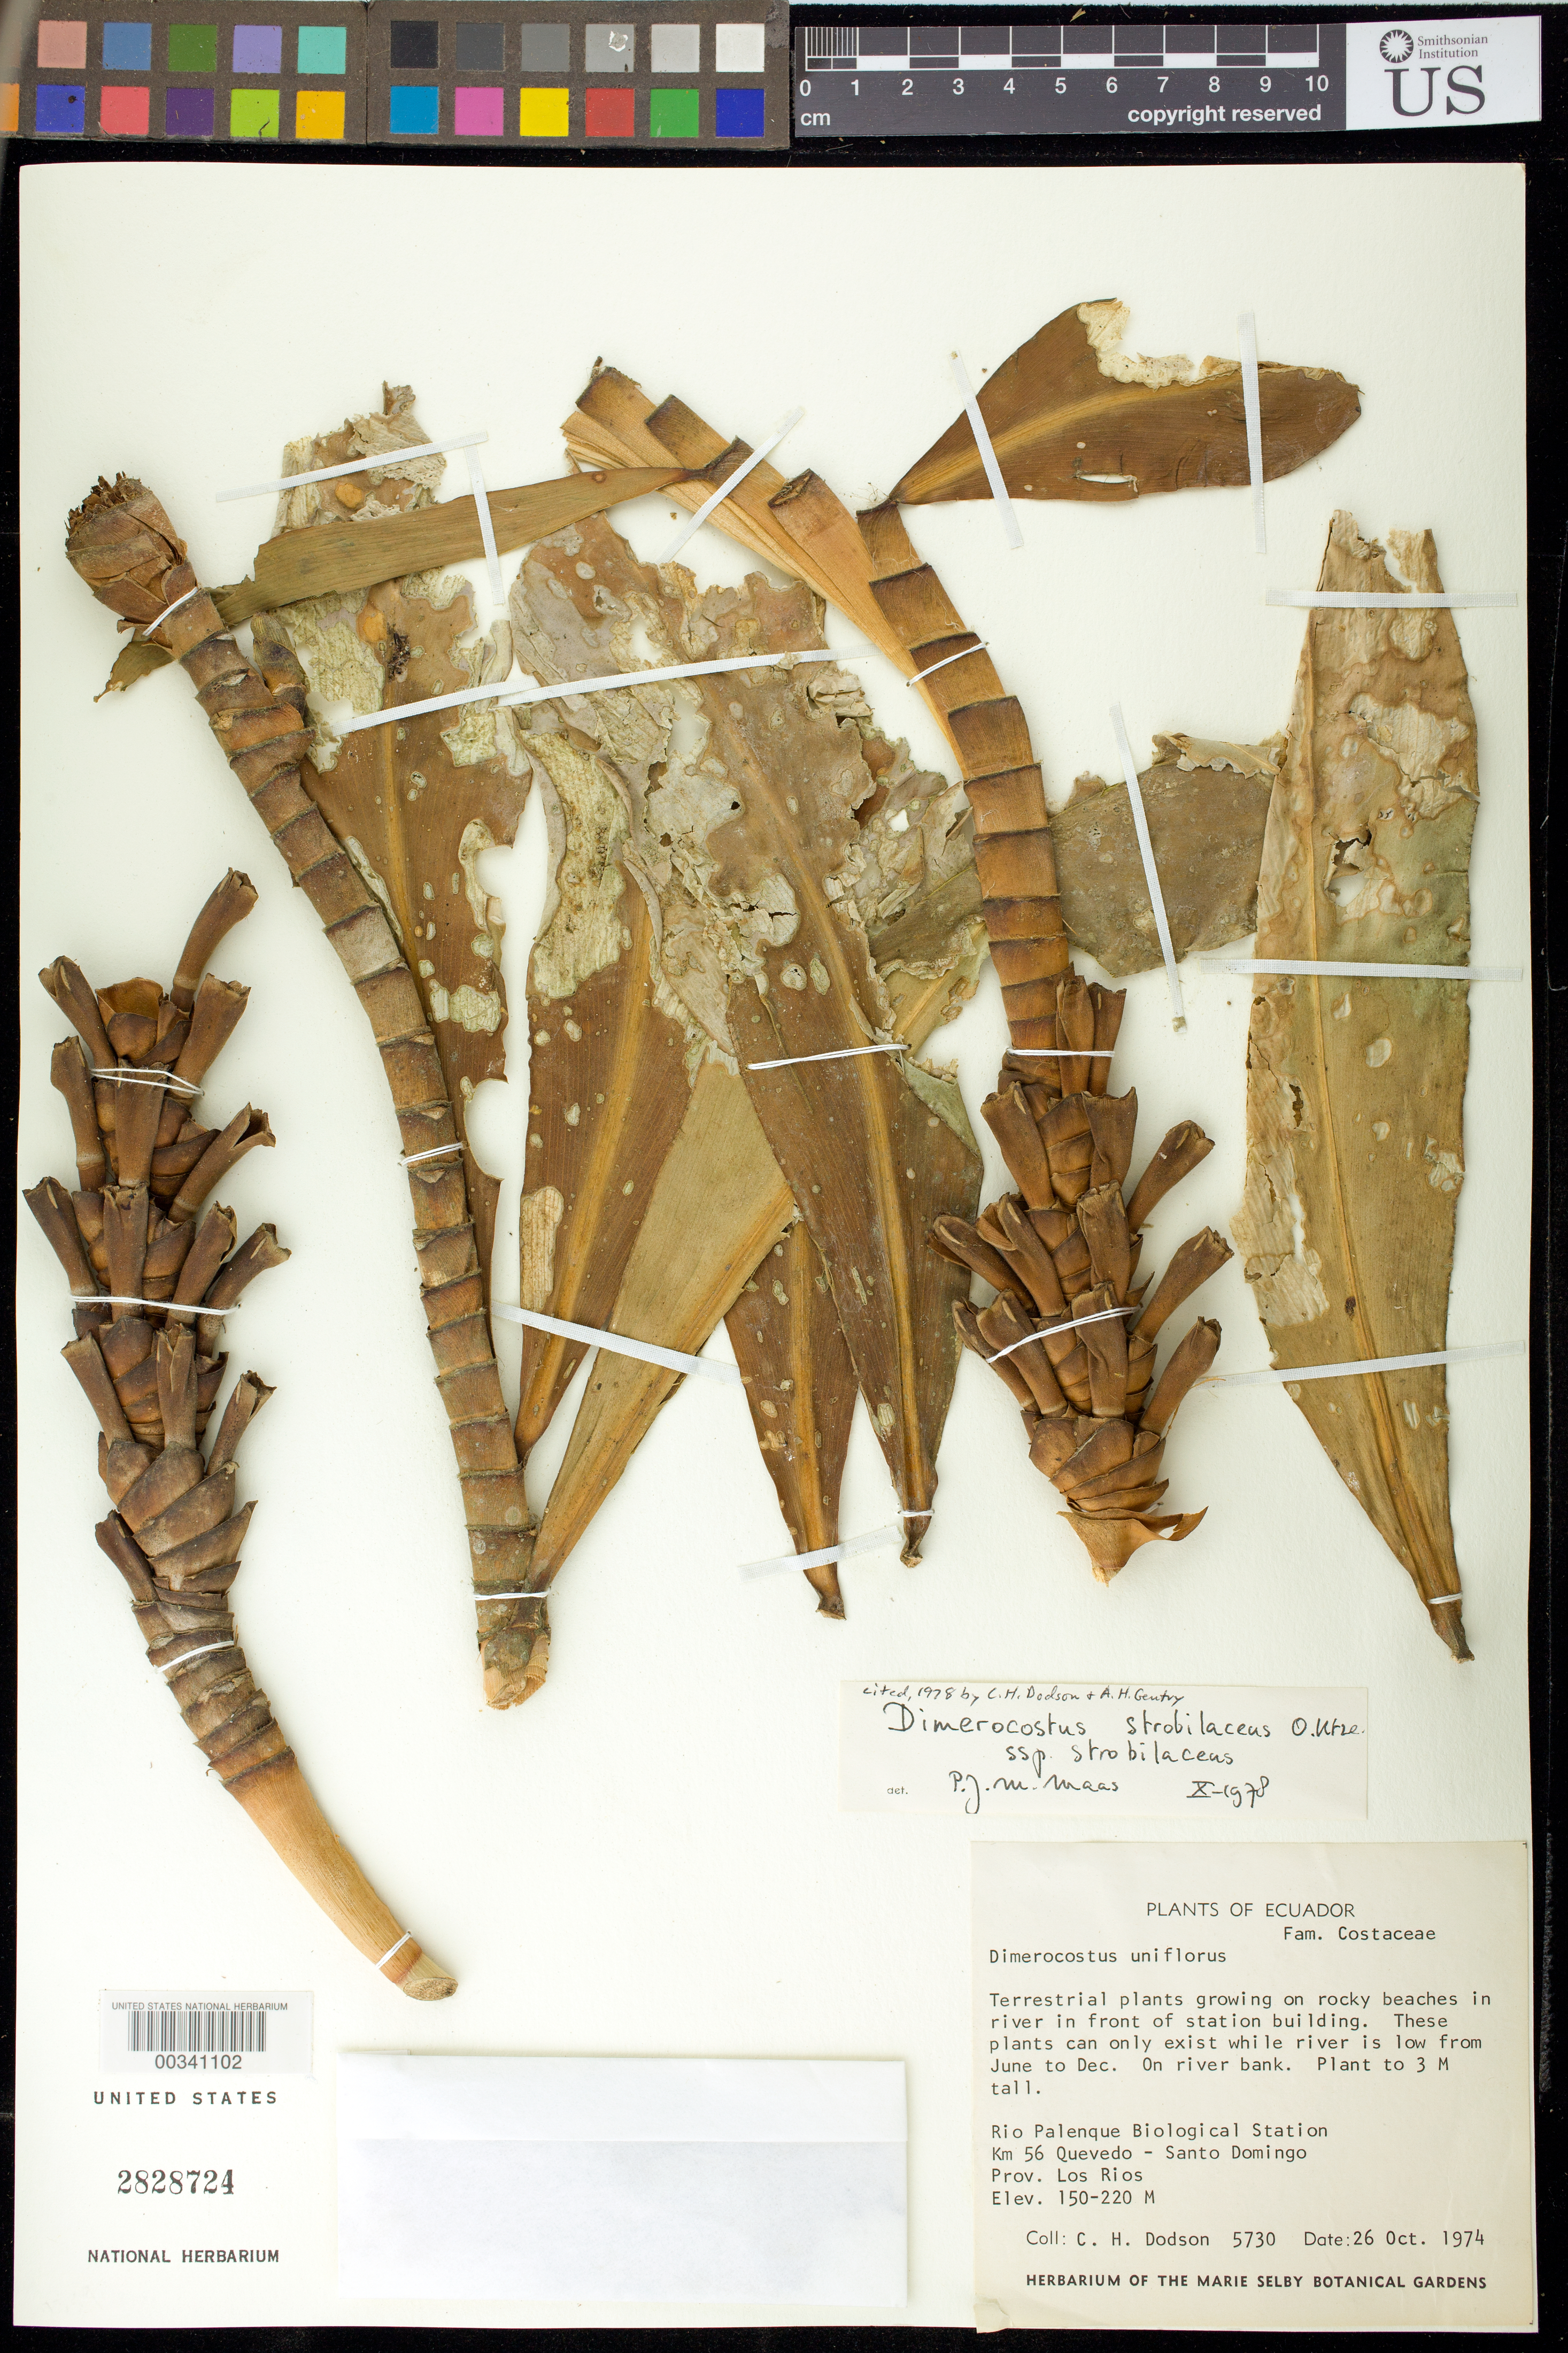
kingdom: Plantae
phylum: Tracheophyta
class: Liliopsida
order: Zingiberales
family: Costaceae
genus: Dimerocostus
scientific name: Dimerocostus strobilaceus subsp. strobilaceus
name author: Kuntze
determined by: Maas, Paul J. M.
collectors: C. H. Dodson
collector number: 5730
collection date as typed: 26 Oct 1974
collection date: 1974-10-26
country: Ecuador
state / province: Los Ríos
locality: Rio palenque Biological station, km 56 Quevedo - Santo Domingo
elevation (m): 150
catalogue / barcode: US 2828724